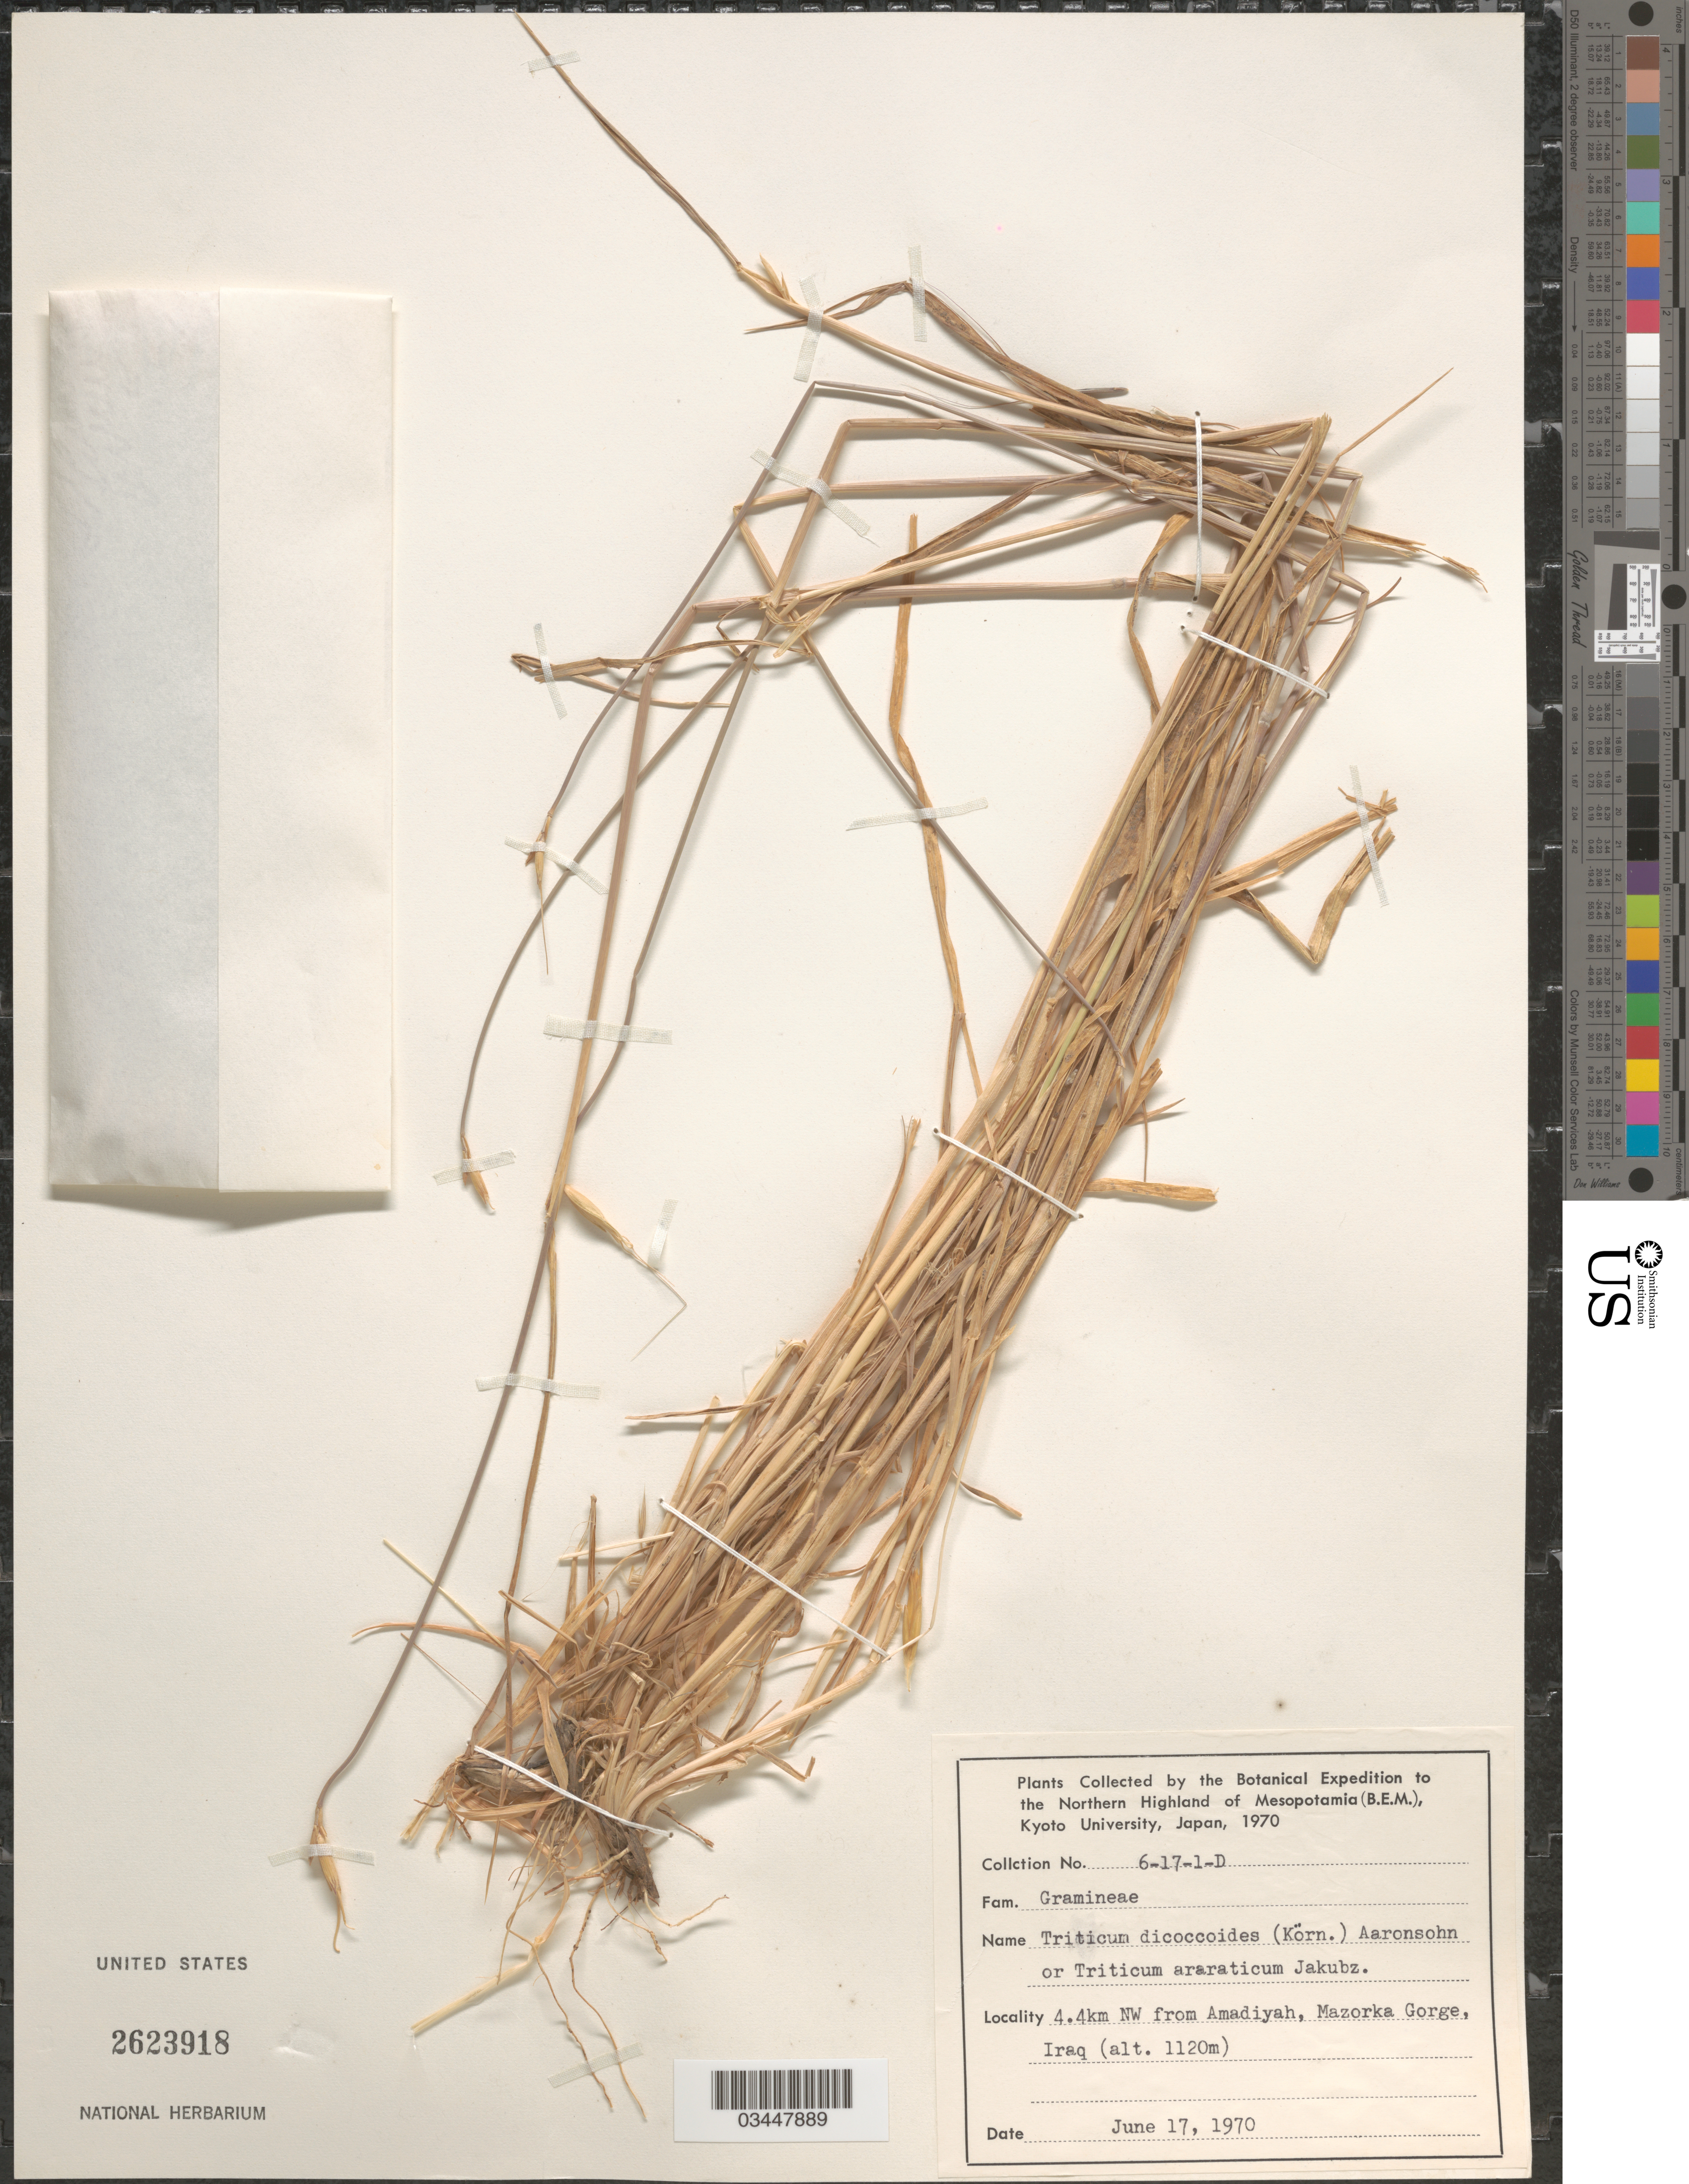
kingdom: Plantae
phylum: Tracheophyta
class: Liliopsida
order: Poales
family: Poaceae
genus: Triticum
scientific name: Triticum dicoccoides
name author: (Körn.) Körn. ex Schweinf.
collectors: Botanical Expedition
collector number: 6-17-1-D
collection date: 1970-06-17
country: Iraq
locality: To the Northern Highland of Mesopotamia (B.E.M.). 4.4km NW from Amadiyah, Mazorka Gorge.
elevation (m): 1120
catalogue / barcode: US 2623918